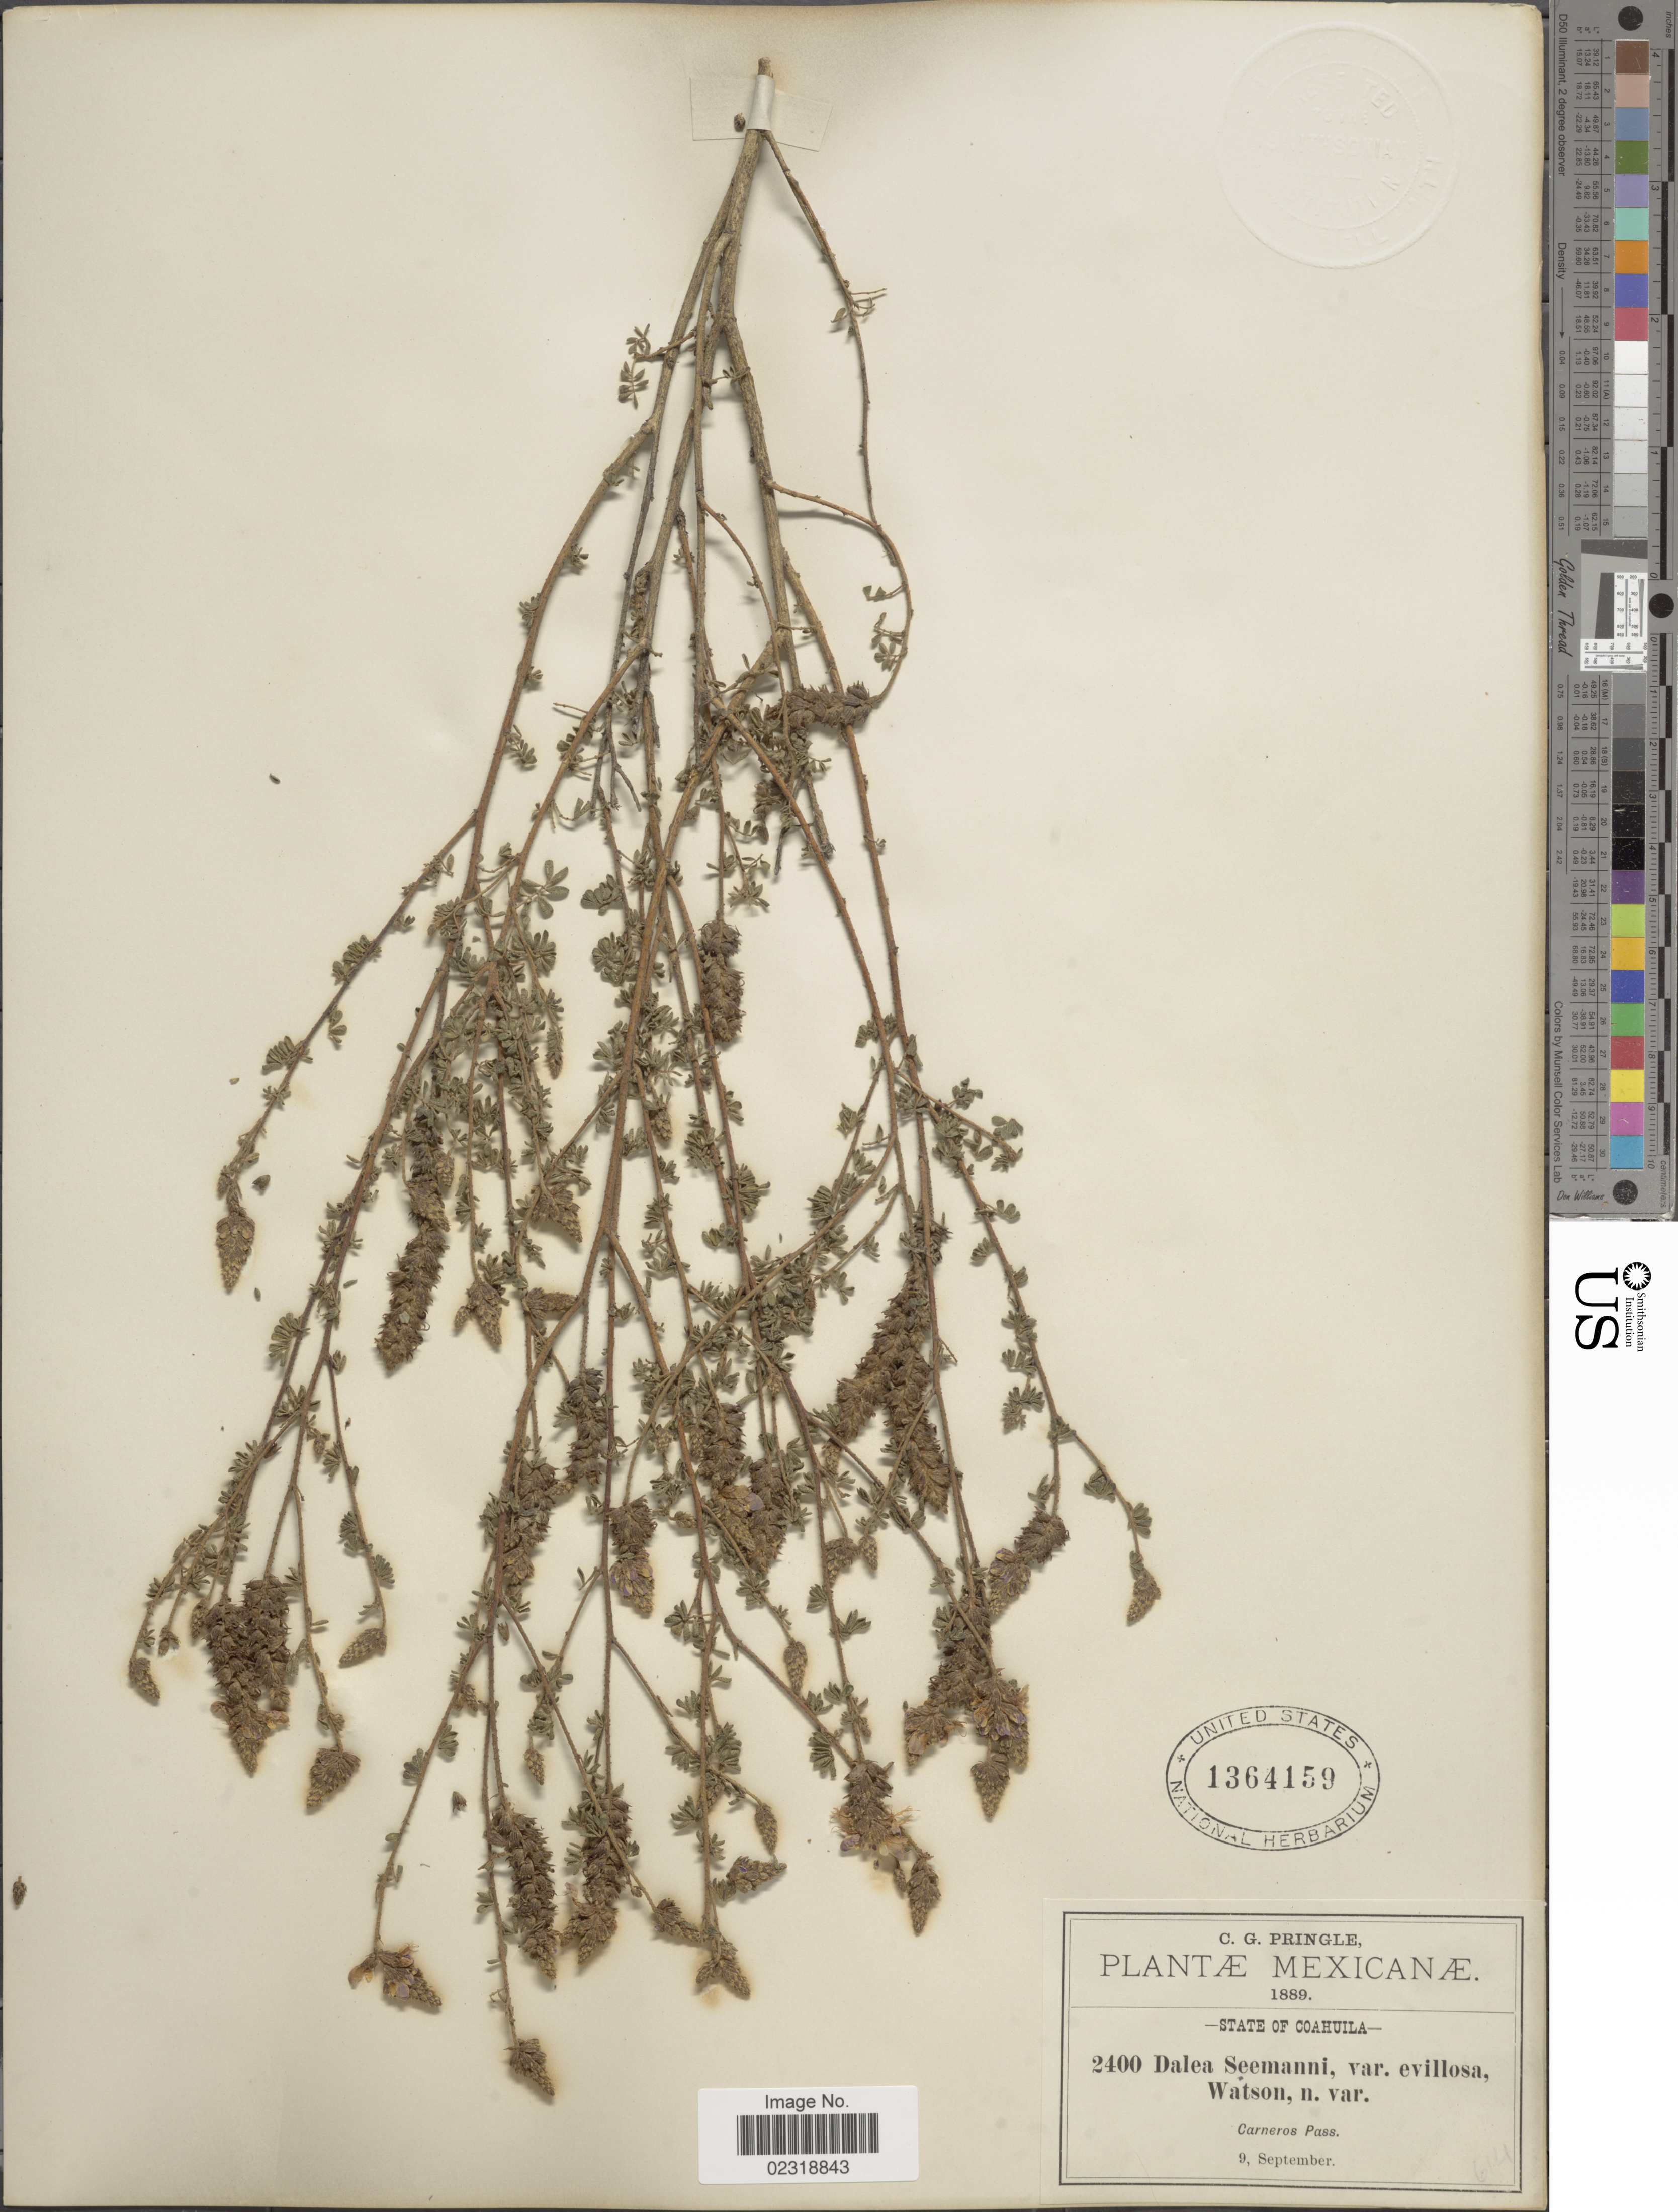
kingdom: Plantae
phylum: Tracheophyta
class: Magnoliopsida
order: Fabales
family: Fabaceae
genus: Dalea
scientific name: Dalea seemannii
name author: S. Watson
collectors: C. G. Pringle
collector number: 2400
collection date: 1889-09-09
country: Mexico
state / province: Coahuila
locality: Carneros Pass.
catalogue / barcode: US 1364159